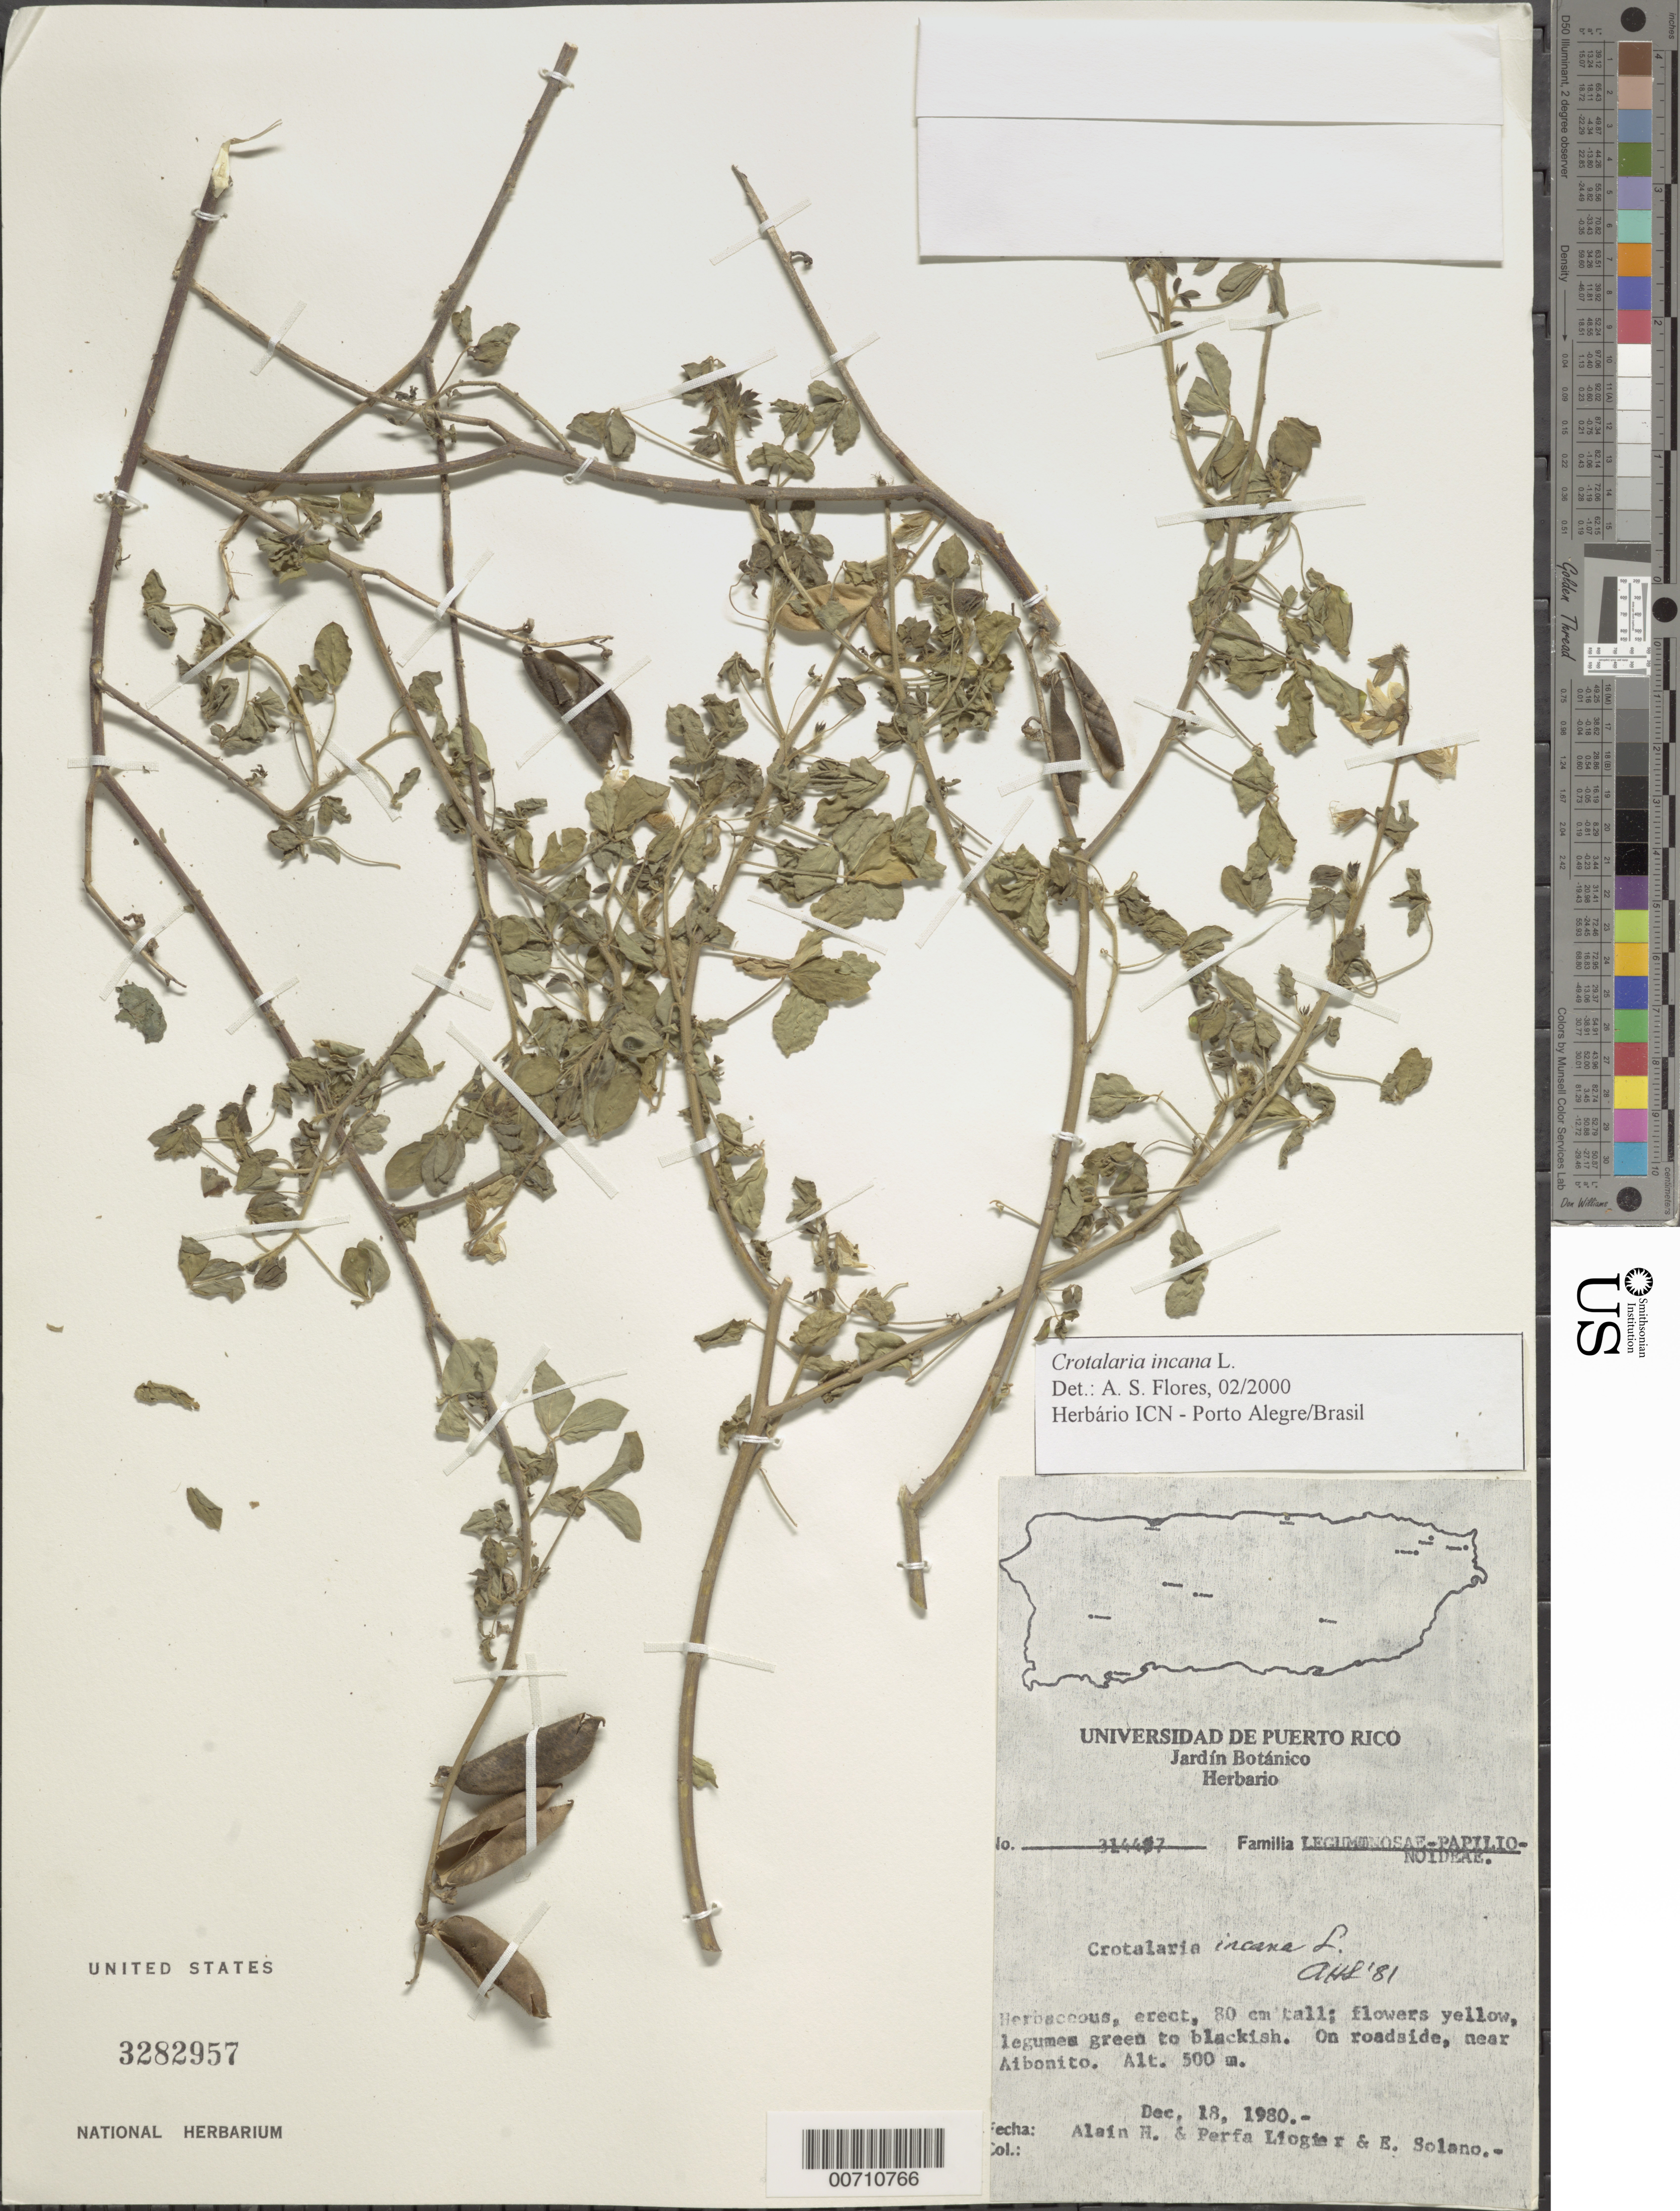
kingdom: Plantae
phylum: Tracheophyta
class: Magnoliopsida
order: Fabales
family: Fabaceae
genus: Crotalaria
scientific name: Crotalaria incana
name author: L.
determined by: Liogier, Alain H.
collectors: A. H. Liogier, M. P. Liogier & E. Solano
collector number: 314487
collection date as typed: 18 Dec 1980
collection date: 1980-12-18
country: Puerto Rico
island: Greater Antilles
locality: Aibonito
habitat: Roadside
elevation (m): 500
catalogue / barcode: US 3282957